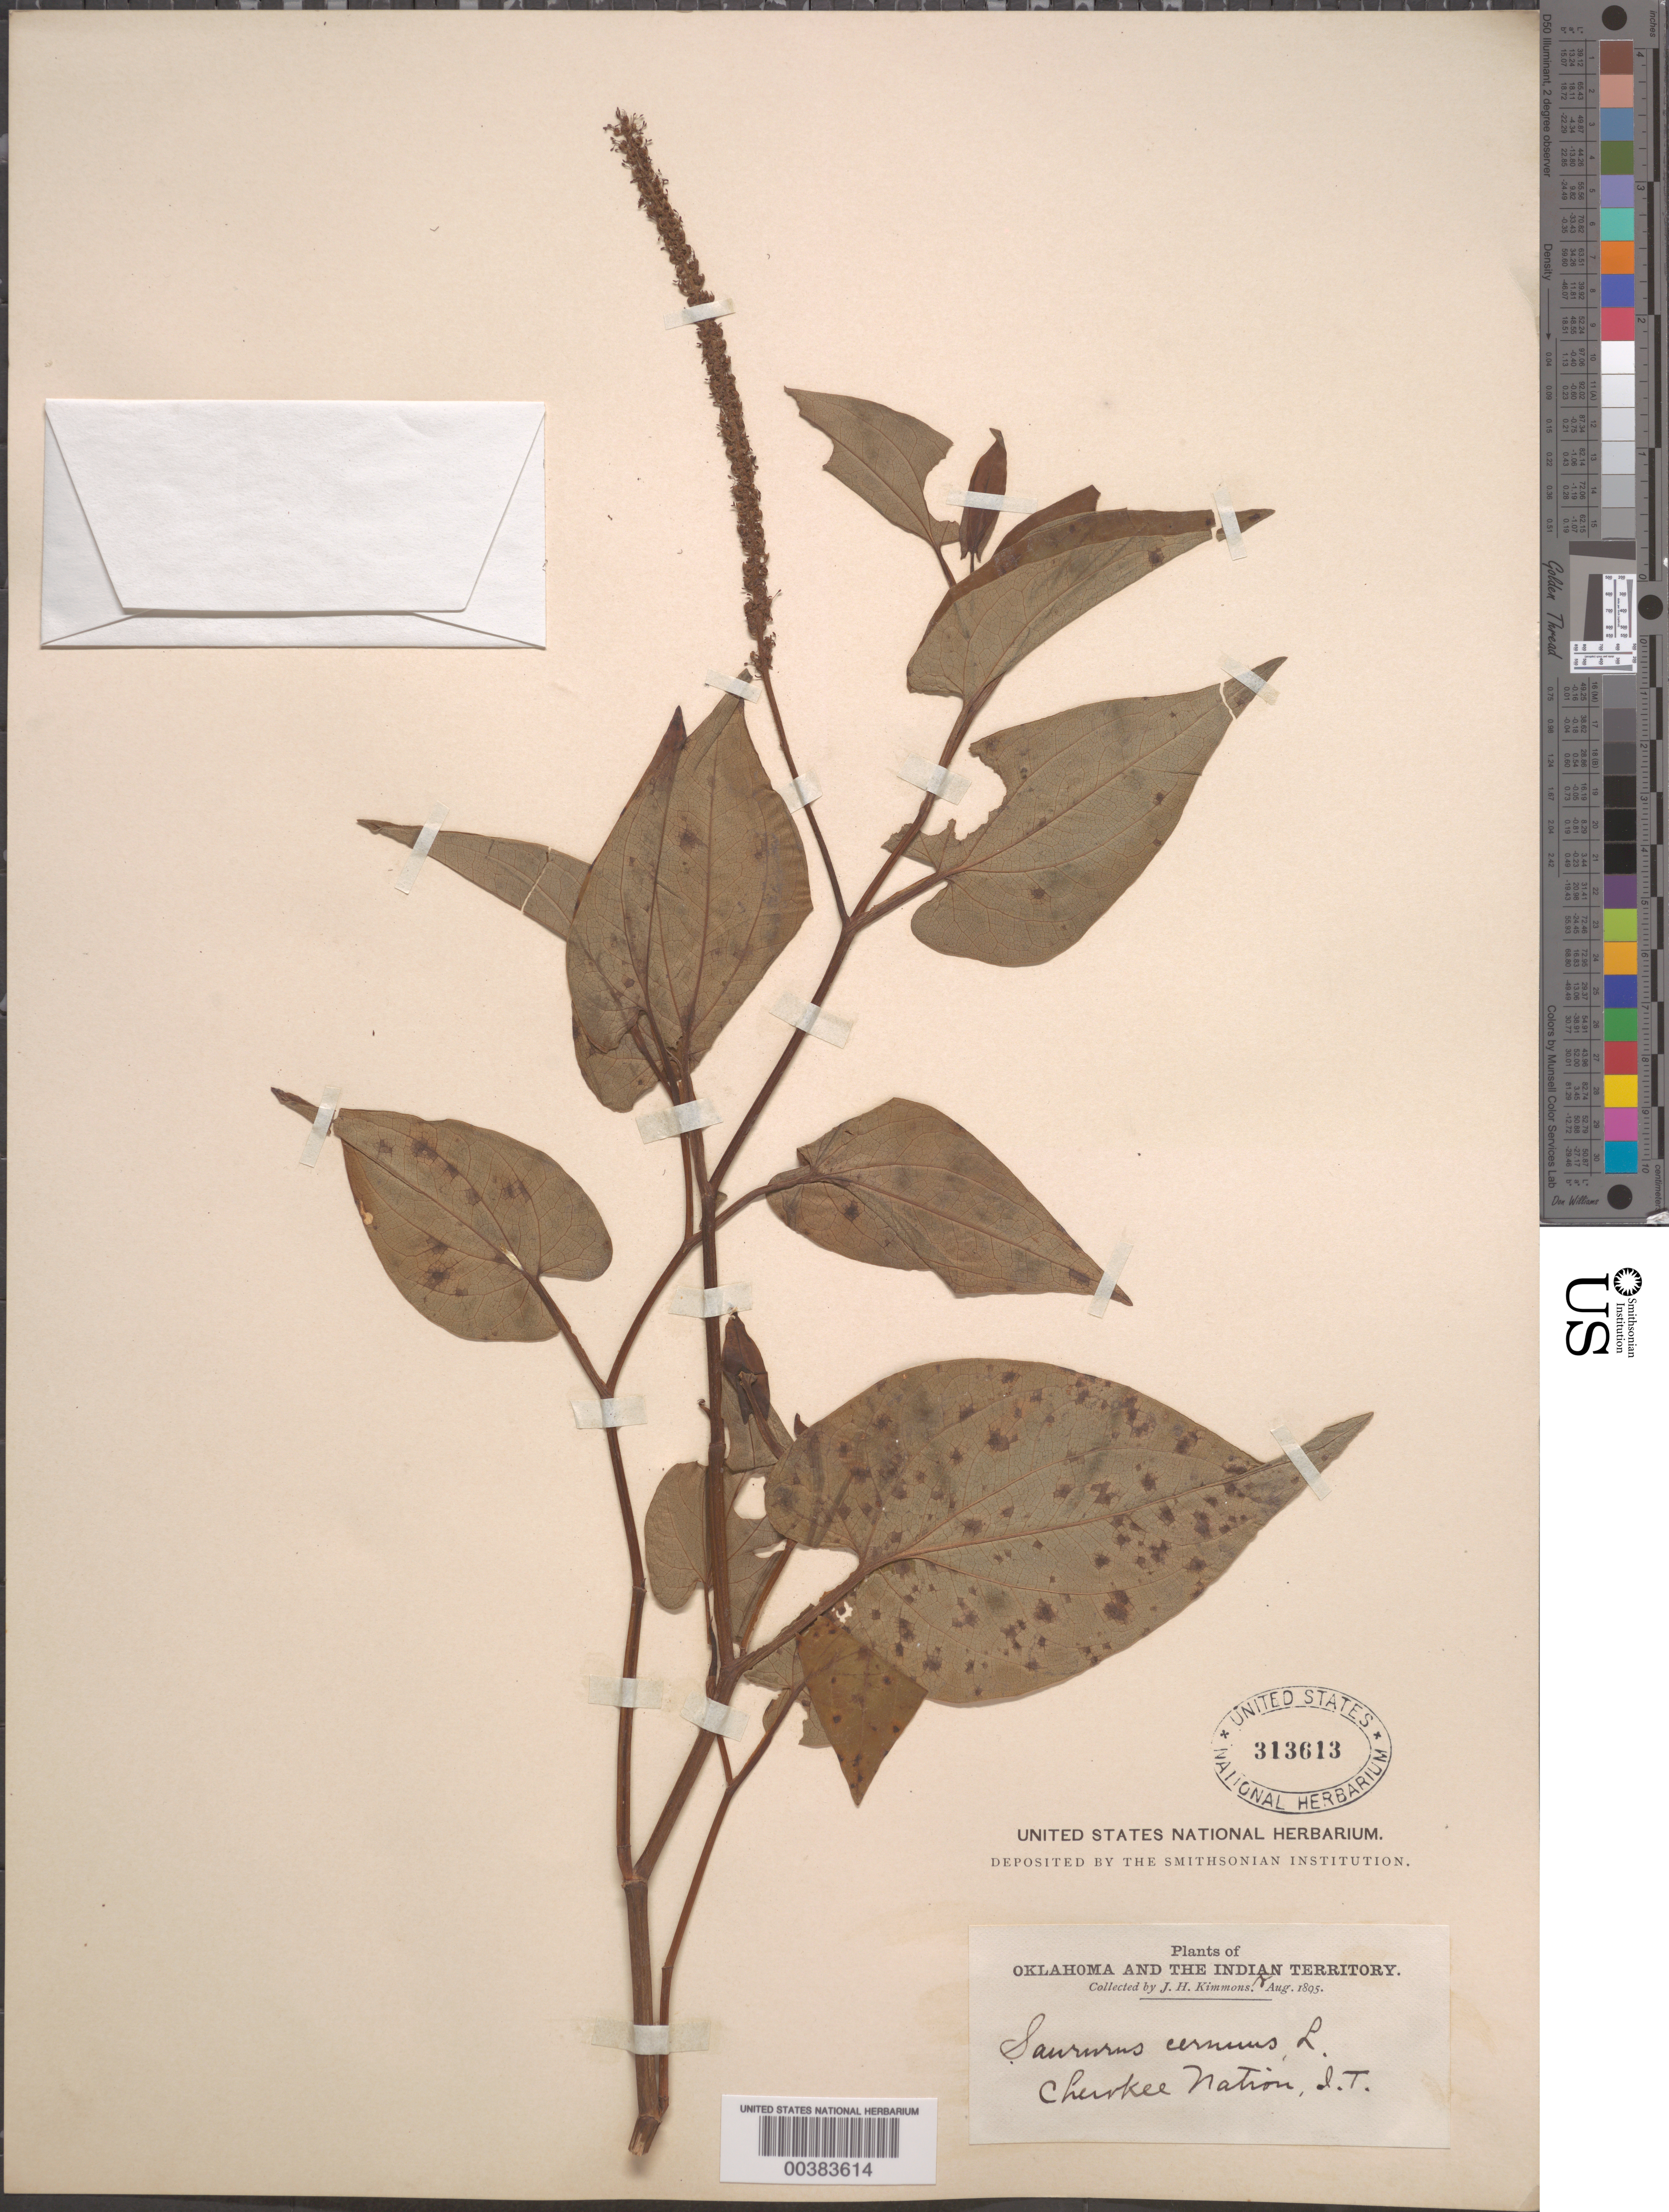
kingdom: Plantae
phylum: Tracheophyta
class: Magnoliopsida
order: Piperales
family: Saururaceae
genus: Saururus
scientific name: Saururus cernuus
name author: L.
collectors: J. Kimmons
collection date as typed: Aug 1895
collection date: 1895-08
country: United States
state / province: Oklahoma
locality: Cherokee nation, indian territory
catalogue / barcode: US 313613